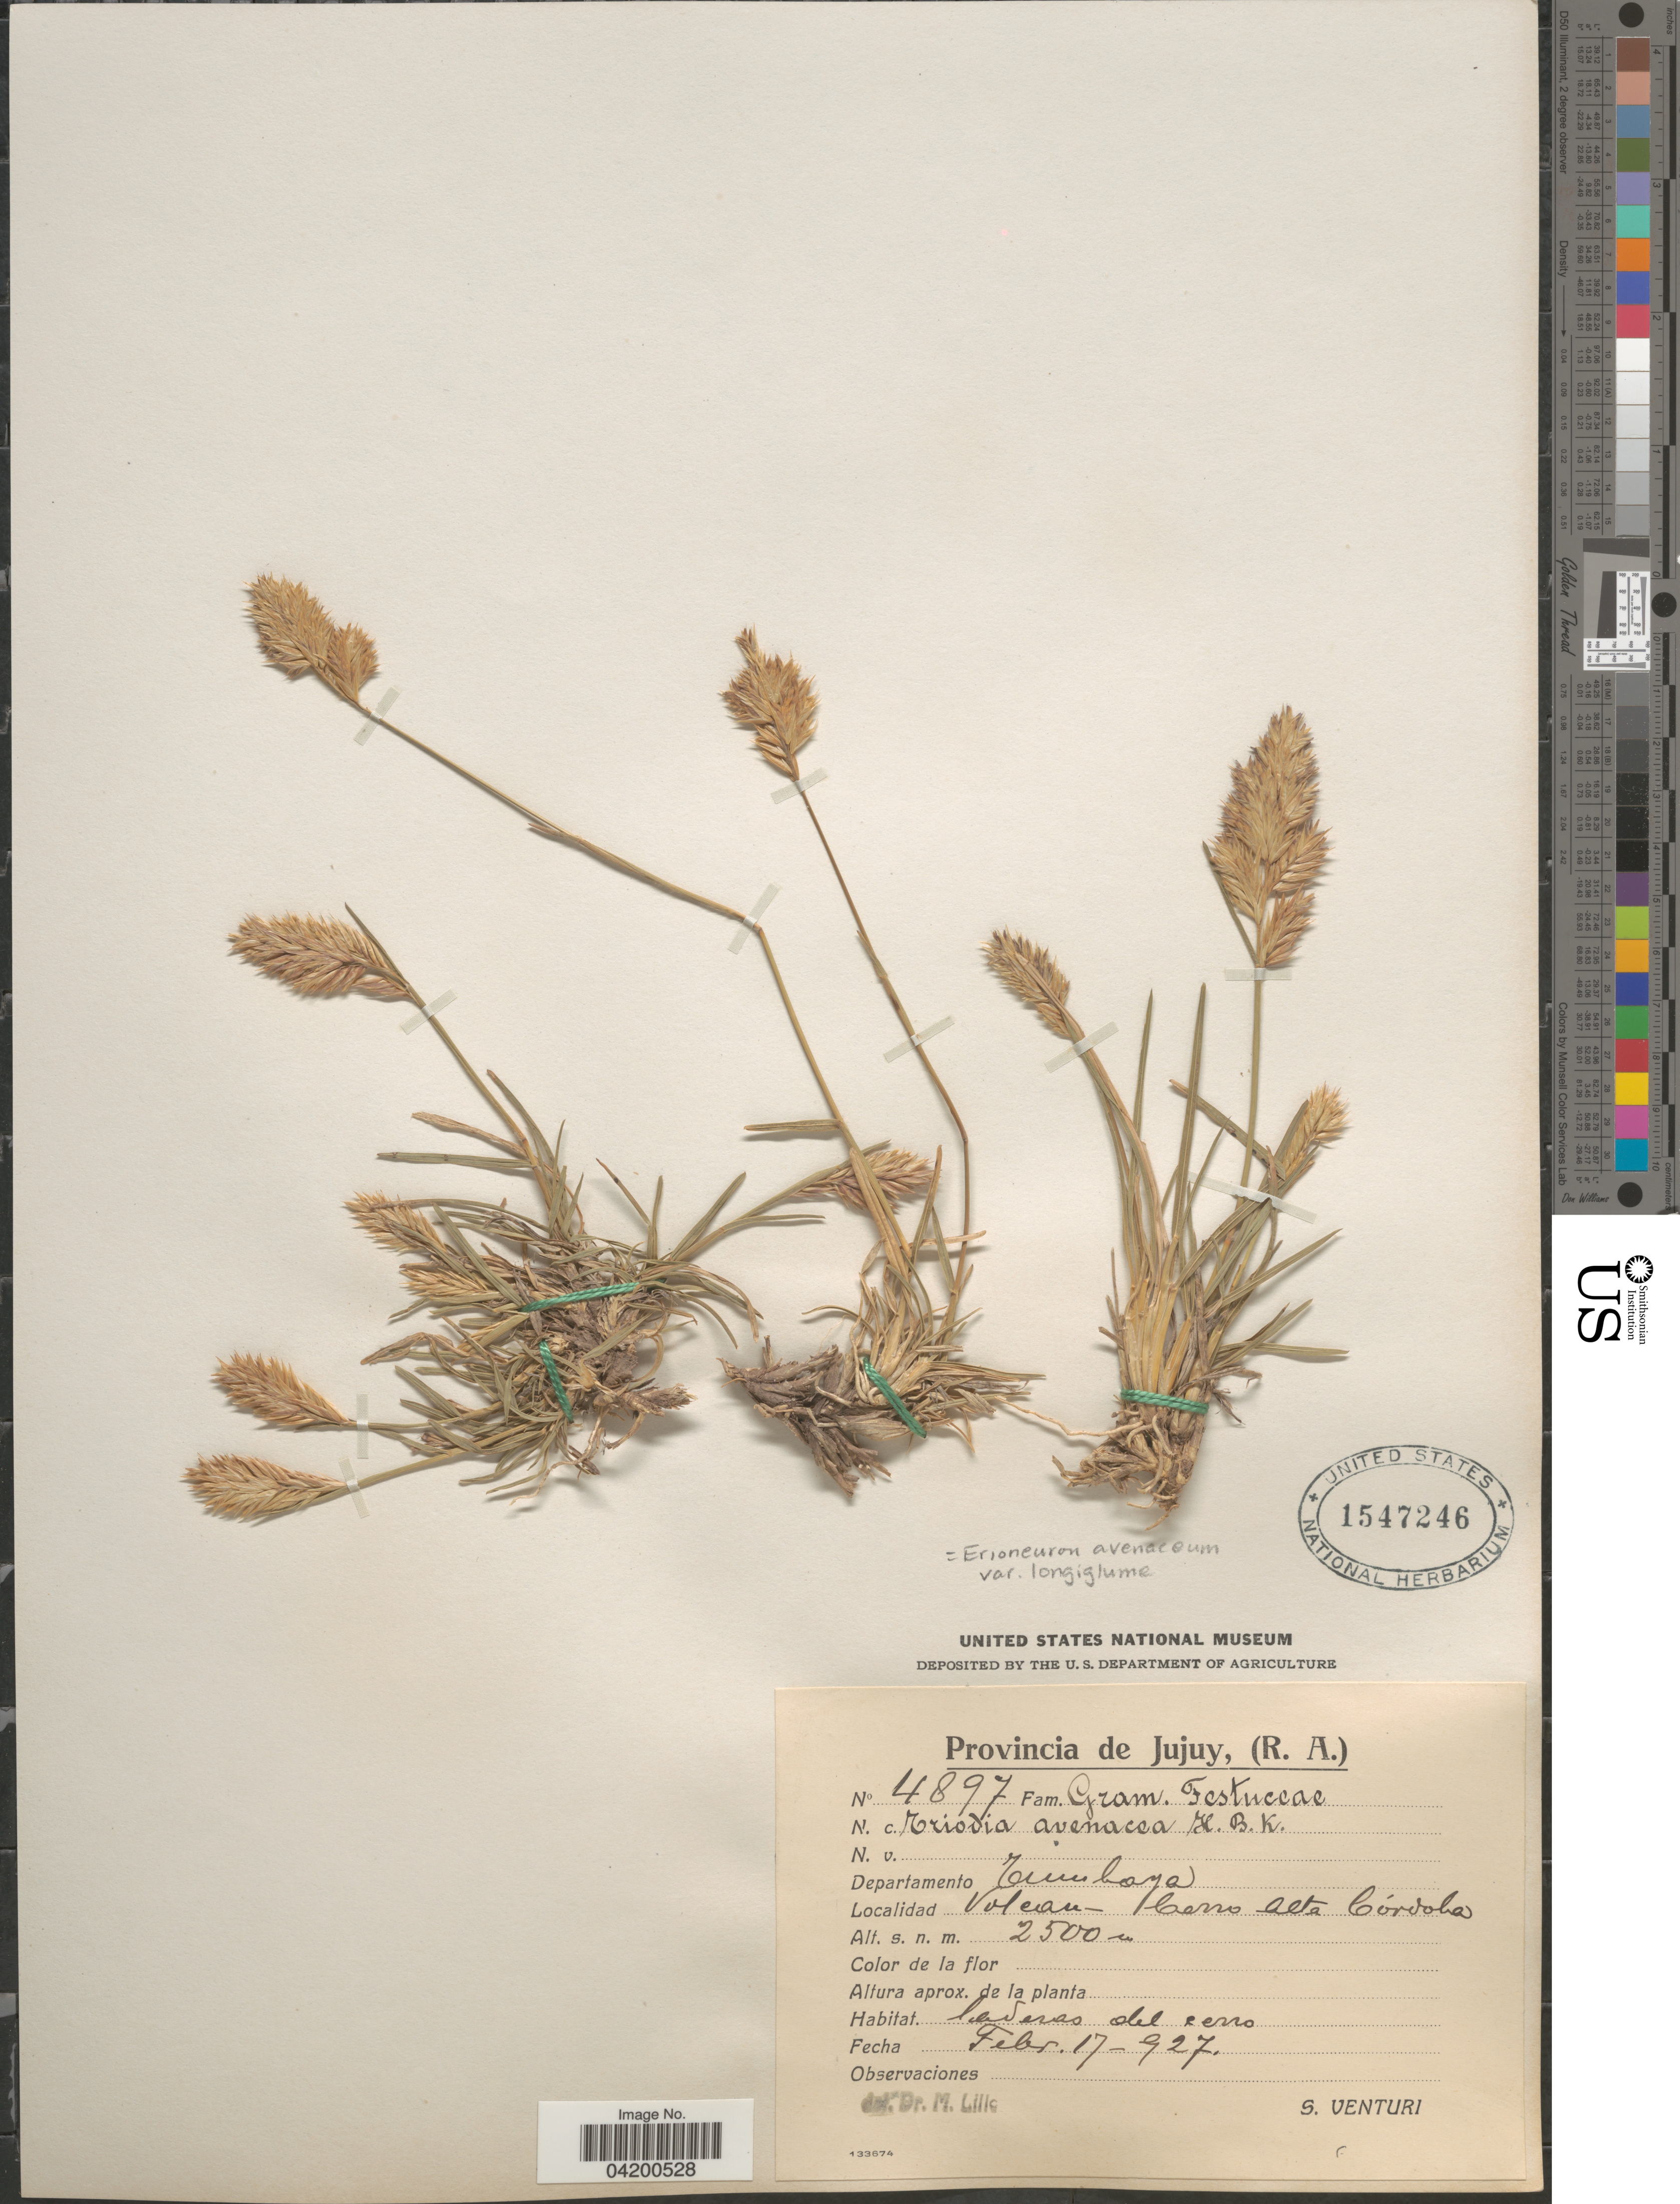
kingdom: Plantae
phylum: Tracheophyta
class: Liliopsida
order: Poales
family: Poaceae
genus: Erioneuron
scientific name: Erioneuron avenaceum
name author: (Kunth) Tateoka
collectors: S. Venturi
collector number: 4897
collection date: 1927-02-17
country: Argentina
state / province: Jujuy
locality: Departamento Tumbaya. Volcan - Cerro Alta Córdoba.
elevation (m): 2500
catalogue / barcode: US 1547246